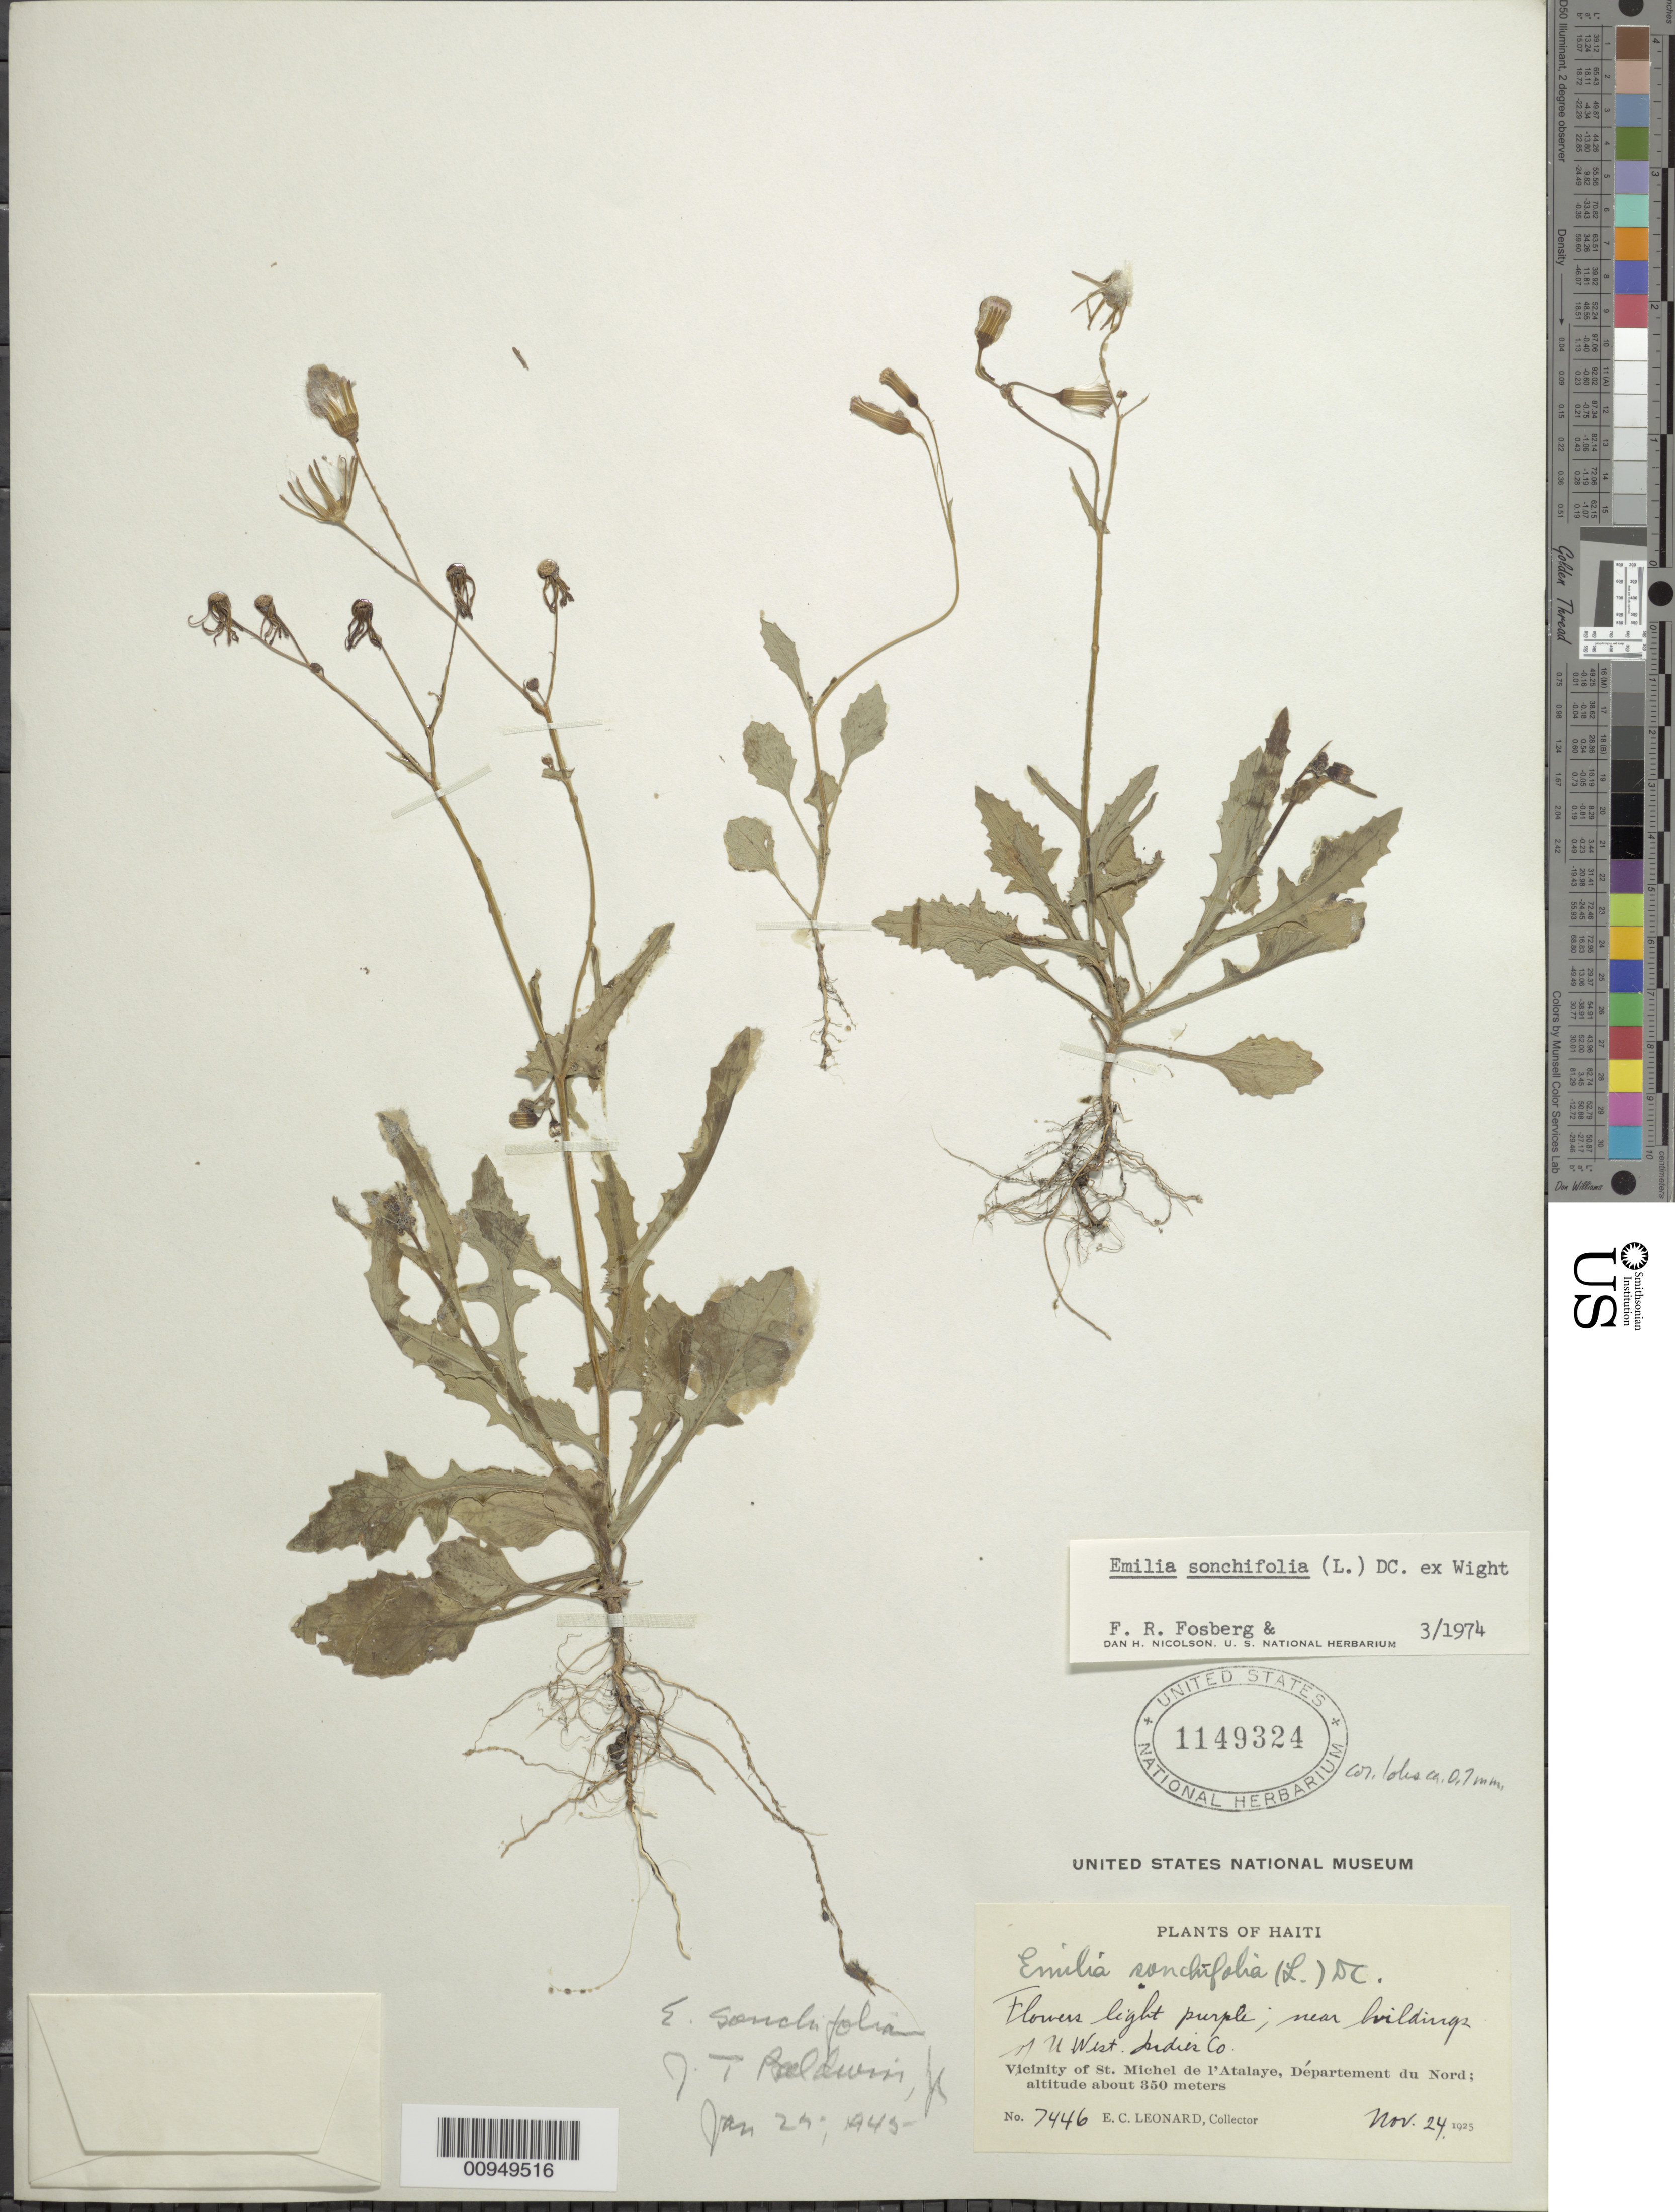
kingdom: Plantae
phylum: Tracheophyta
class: Magnoliopsida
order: Asterales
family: Asteraceae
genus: Emilia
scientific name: Emilia sonchifolia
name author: (L.) DC.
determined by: Fosberg, F. R.; Nicolson, D. H.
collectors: E. C. Leonard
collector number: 7446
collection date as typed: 24 Nov 1925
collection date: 1925-11-24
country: Haiti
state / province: Artibonite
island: Hispaniola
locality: Vicinity of St. Michel de l'Atalaye, near buildings of U West Indies Co.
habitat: Near buildings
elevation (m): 350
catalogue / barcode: US 1149324